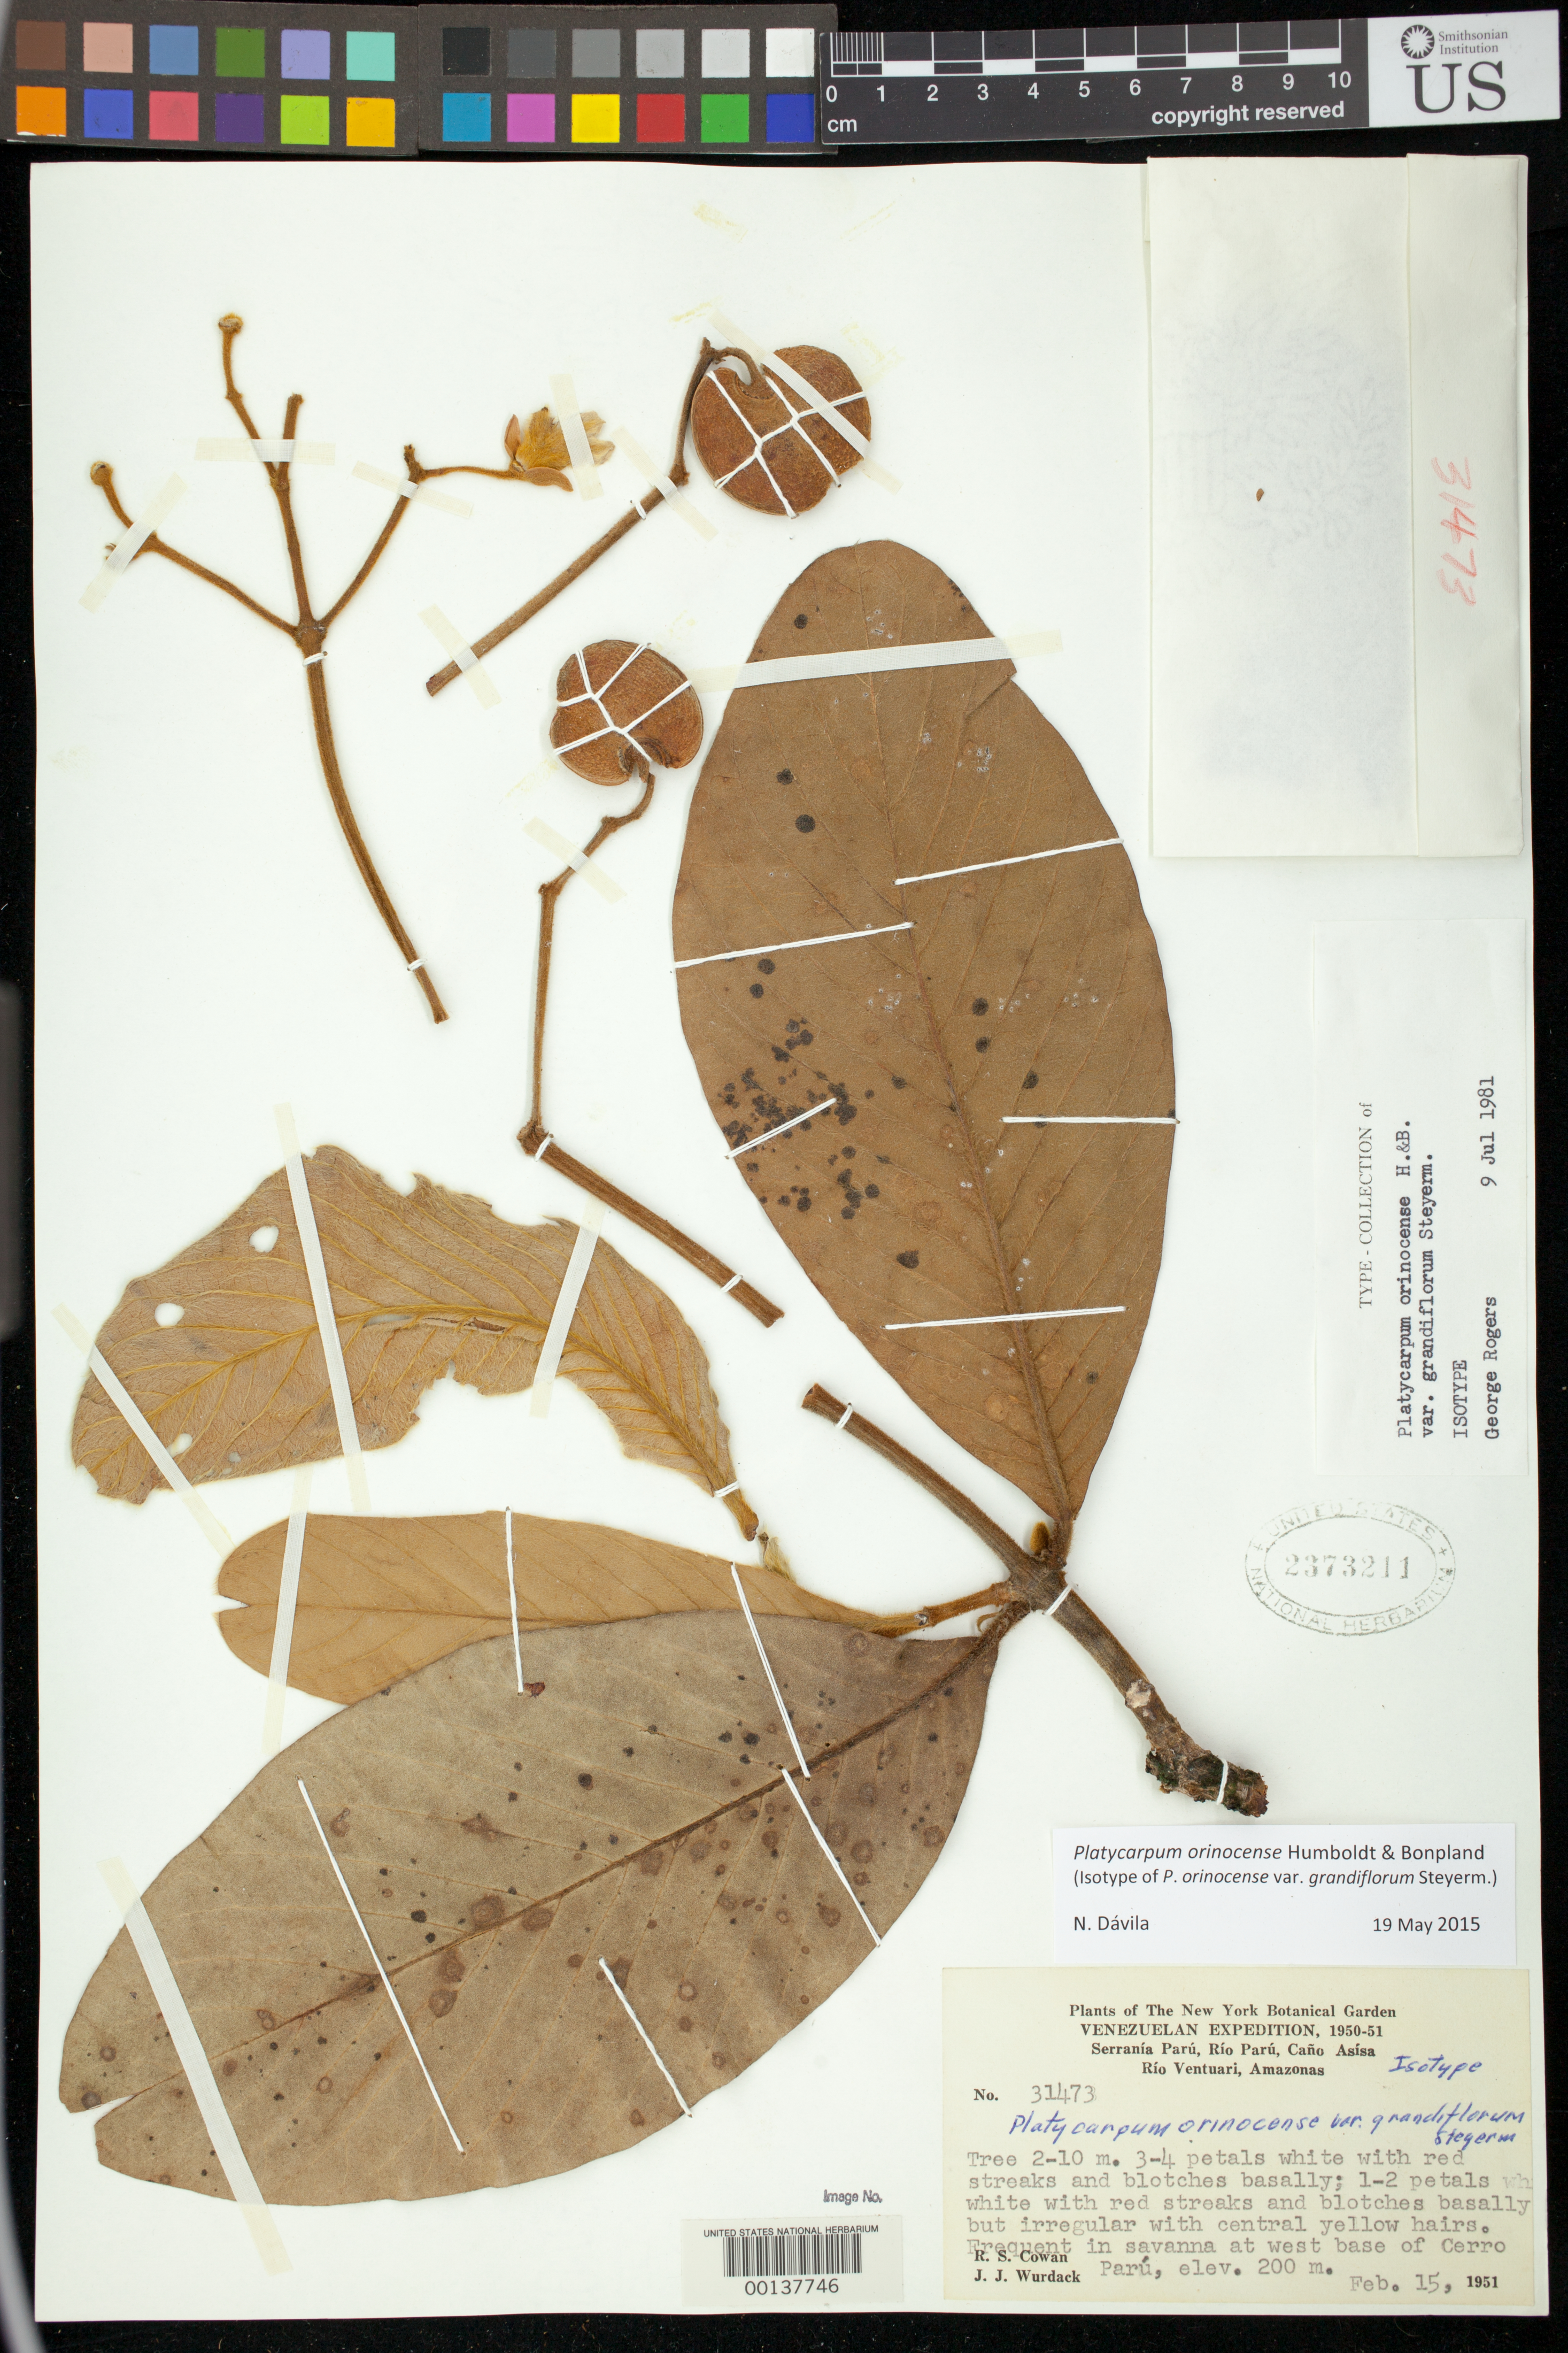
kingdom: Plantae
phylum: Tracheophyta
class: Magnoliopsida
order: Gentianales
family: Rubiaceae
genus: Platycarpum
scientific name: Platycarpum orinocense var. grandiflorum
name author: Steyerm.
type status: Isotype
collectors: R. S. Cowan & J. J. Wurdack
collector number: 31473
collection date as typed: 15 Feb 1951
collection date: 1951-02-15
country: Venezuela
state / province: Amazonas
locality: Cerro Paru.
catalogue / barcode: US 2373211